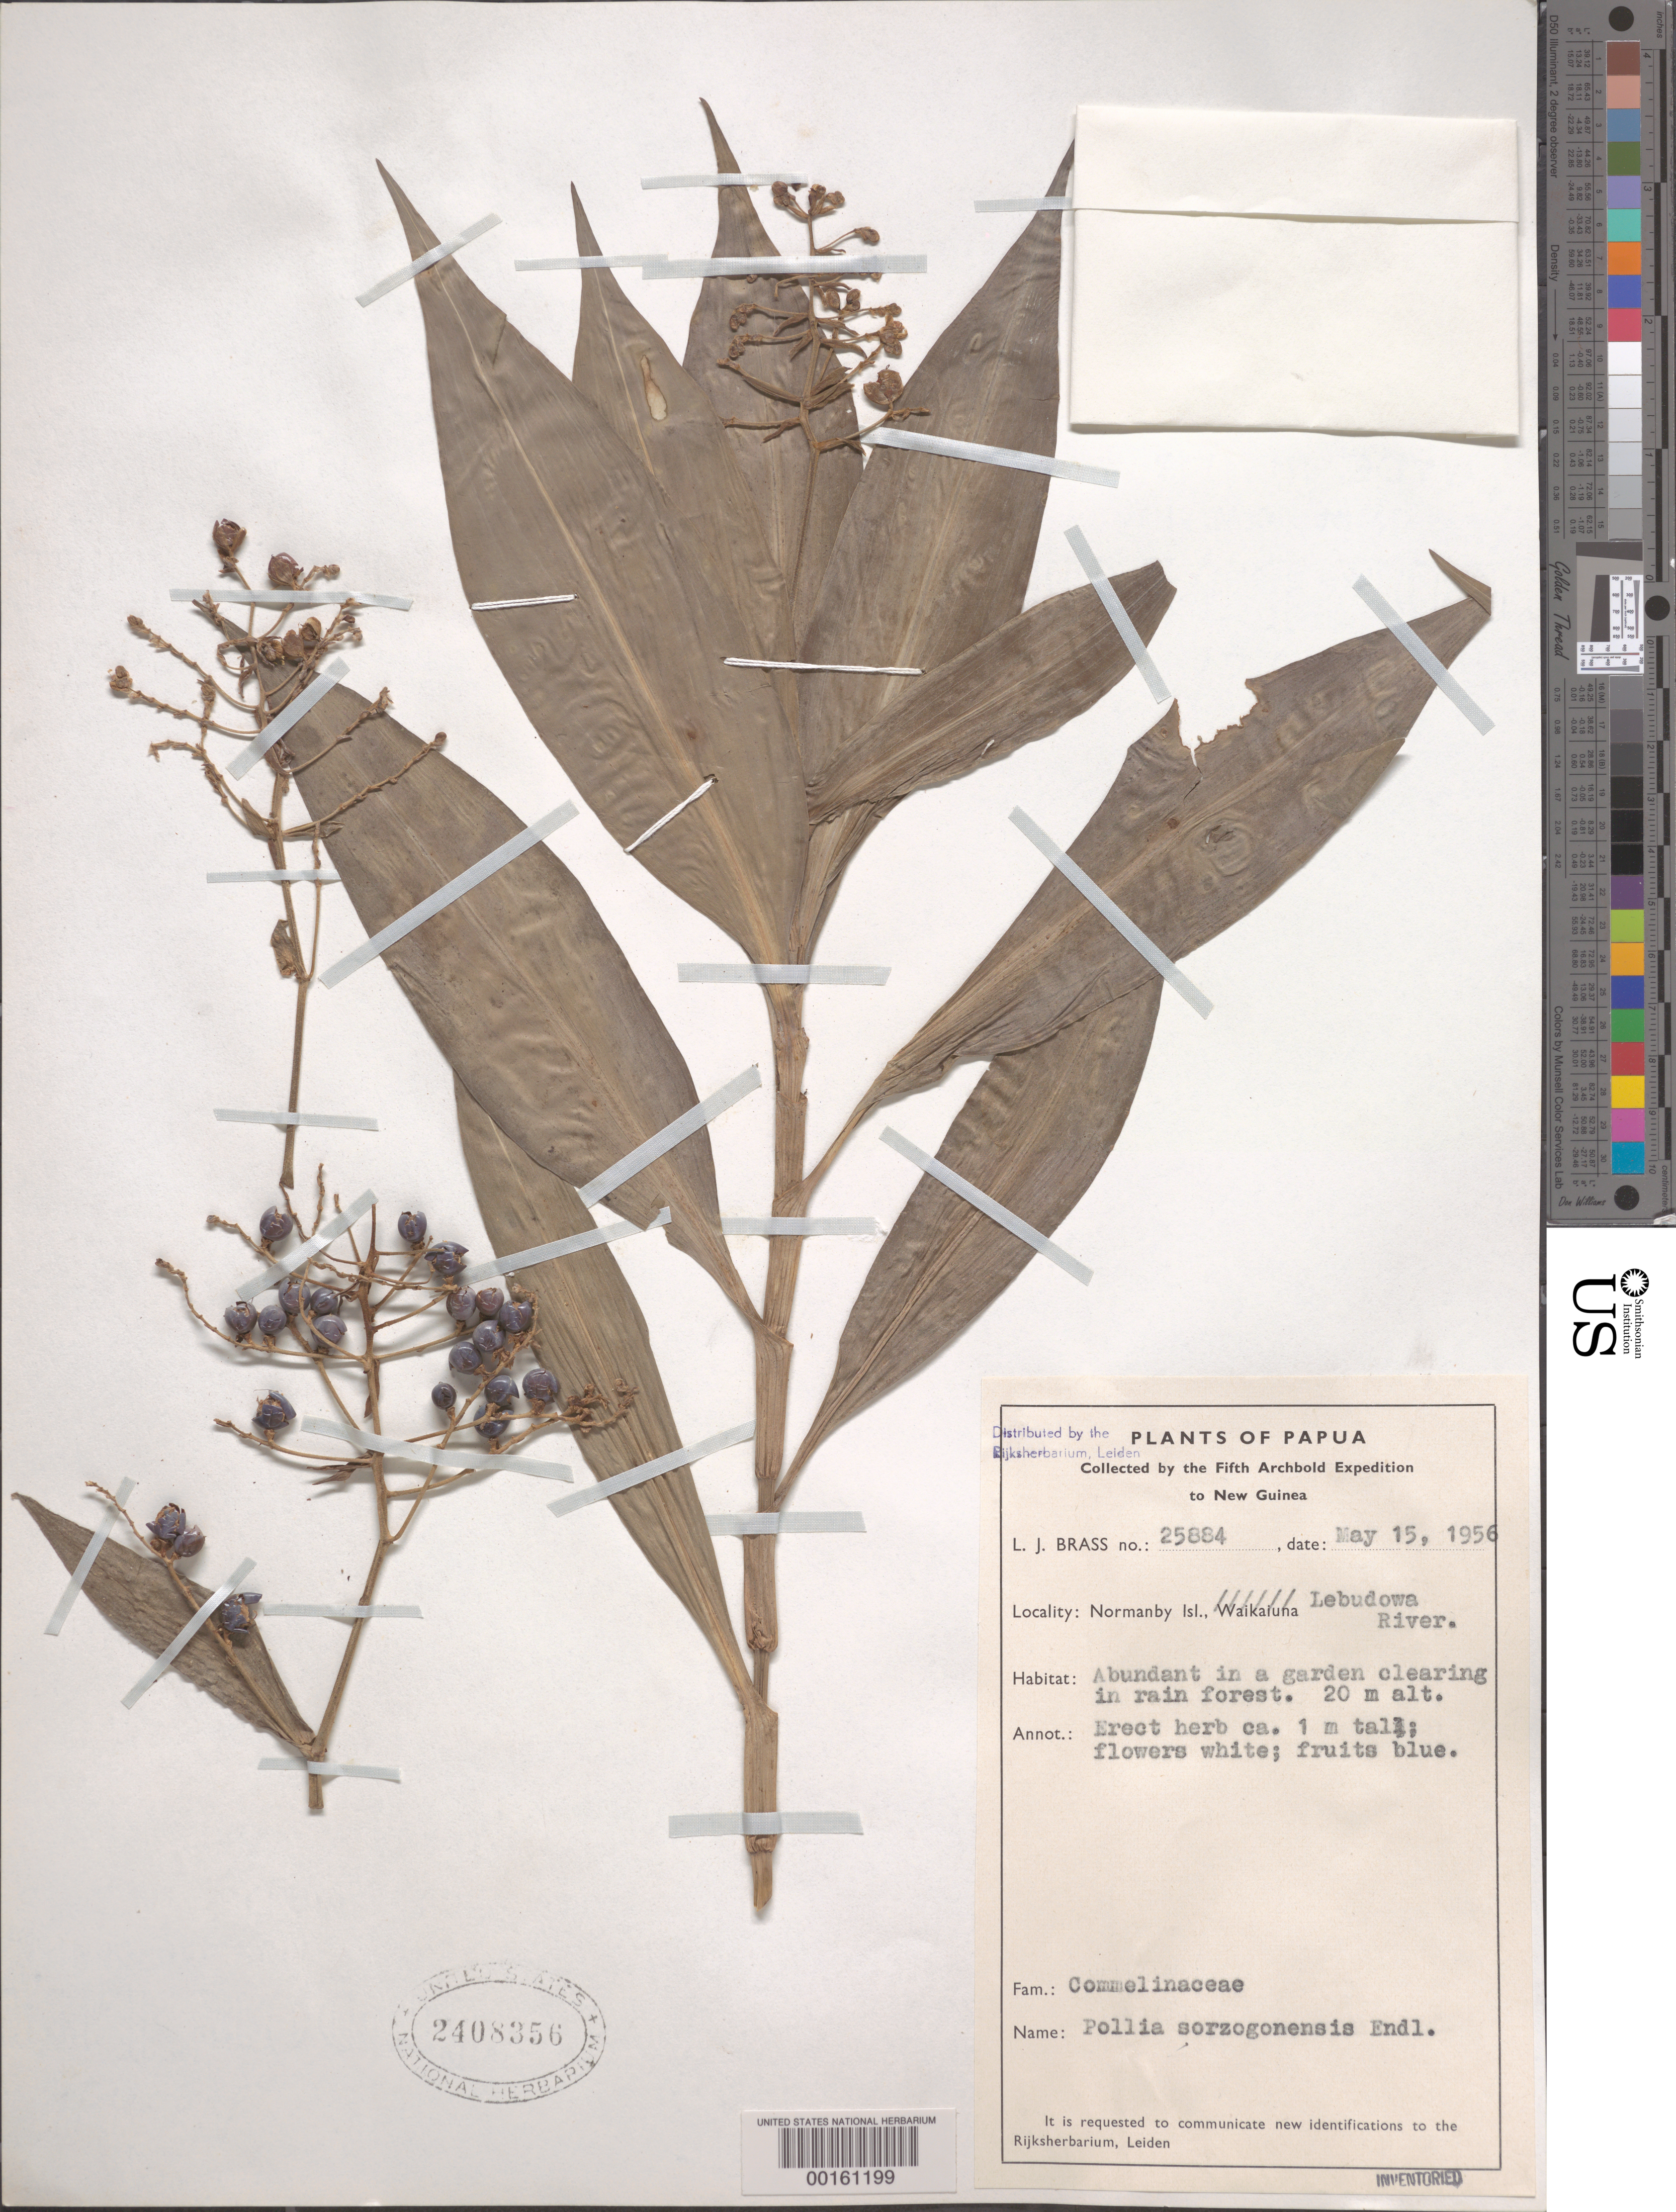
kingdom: Plantae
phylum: Tracheophyta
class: Liliopsida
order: Commelinales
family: Commelinaceae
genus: Pollia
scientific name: Pollia secundiflora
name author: (Blume) Bakh. f.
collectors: L. J. Brass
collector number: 25884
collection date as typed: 15 May 1956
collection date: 1956-05-15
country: Papua New Guinea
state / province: Milne Bay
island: Normanby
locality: Lebudowa river; d'entrecasteaux is.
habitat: Garden clearing in rain forest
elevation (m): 20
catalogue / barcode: US 2408356